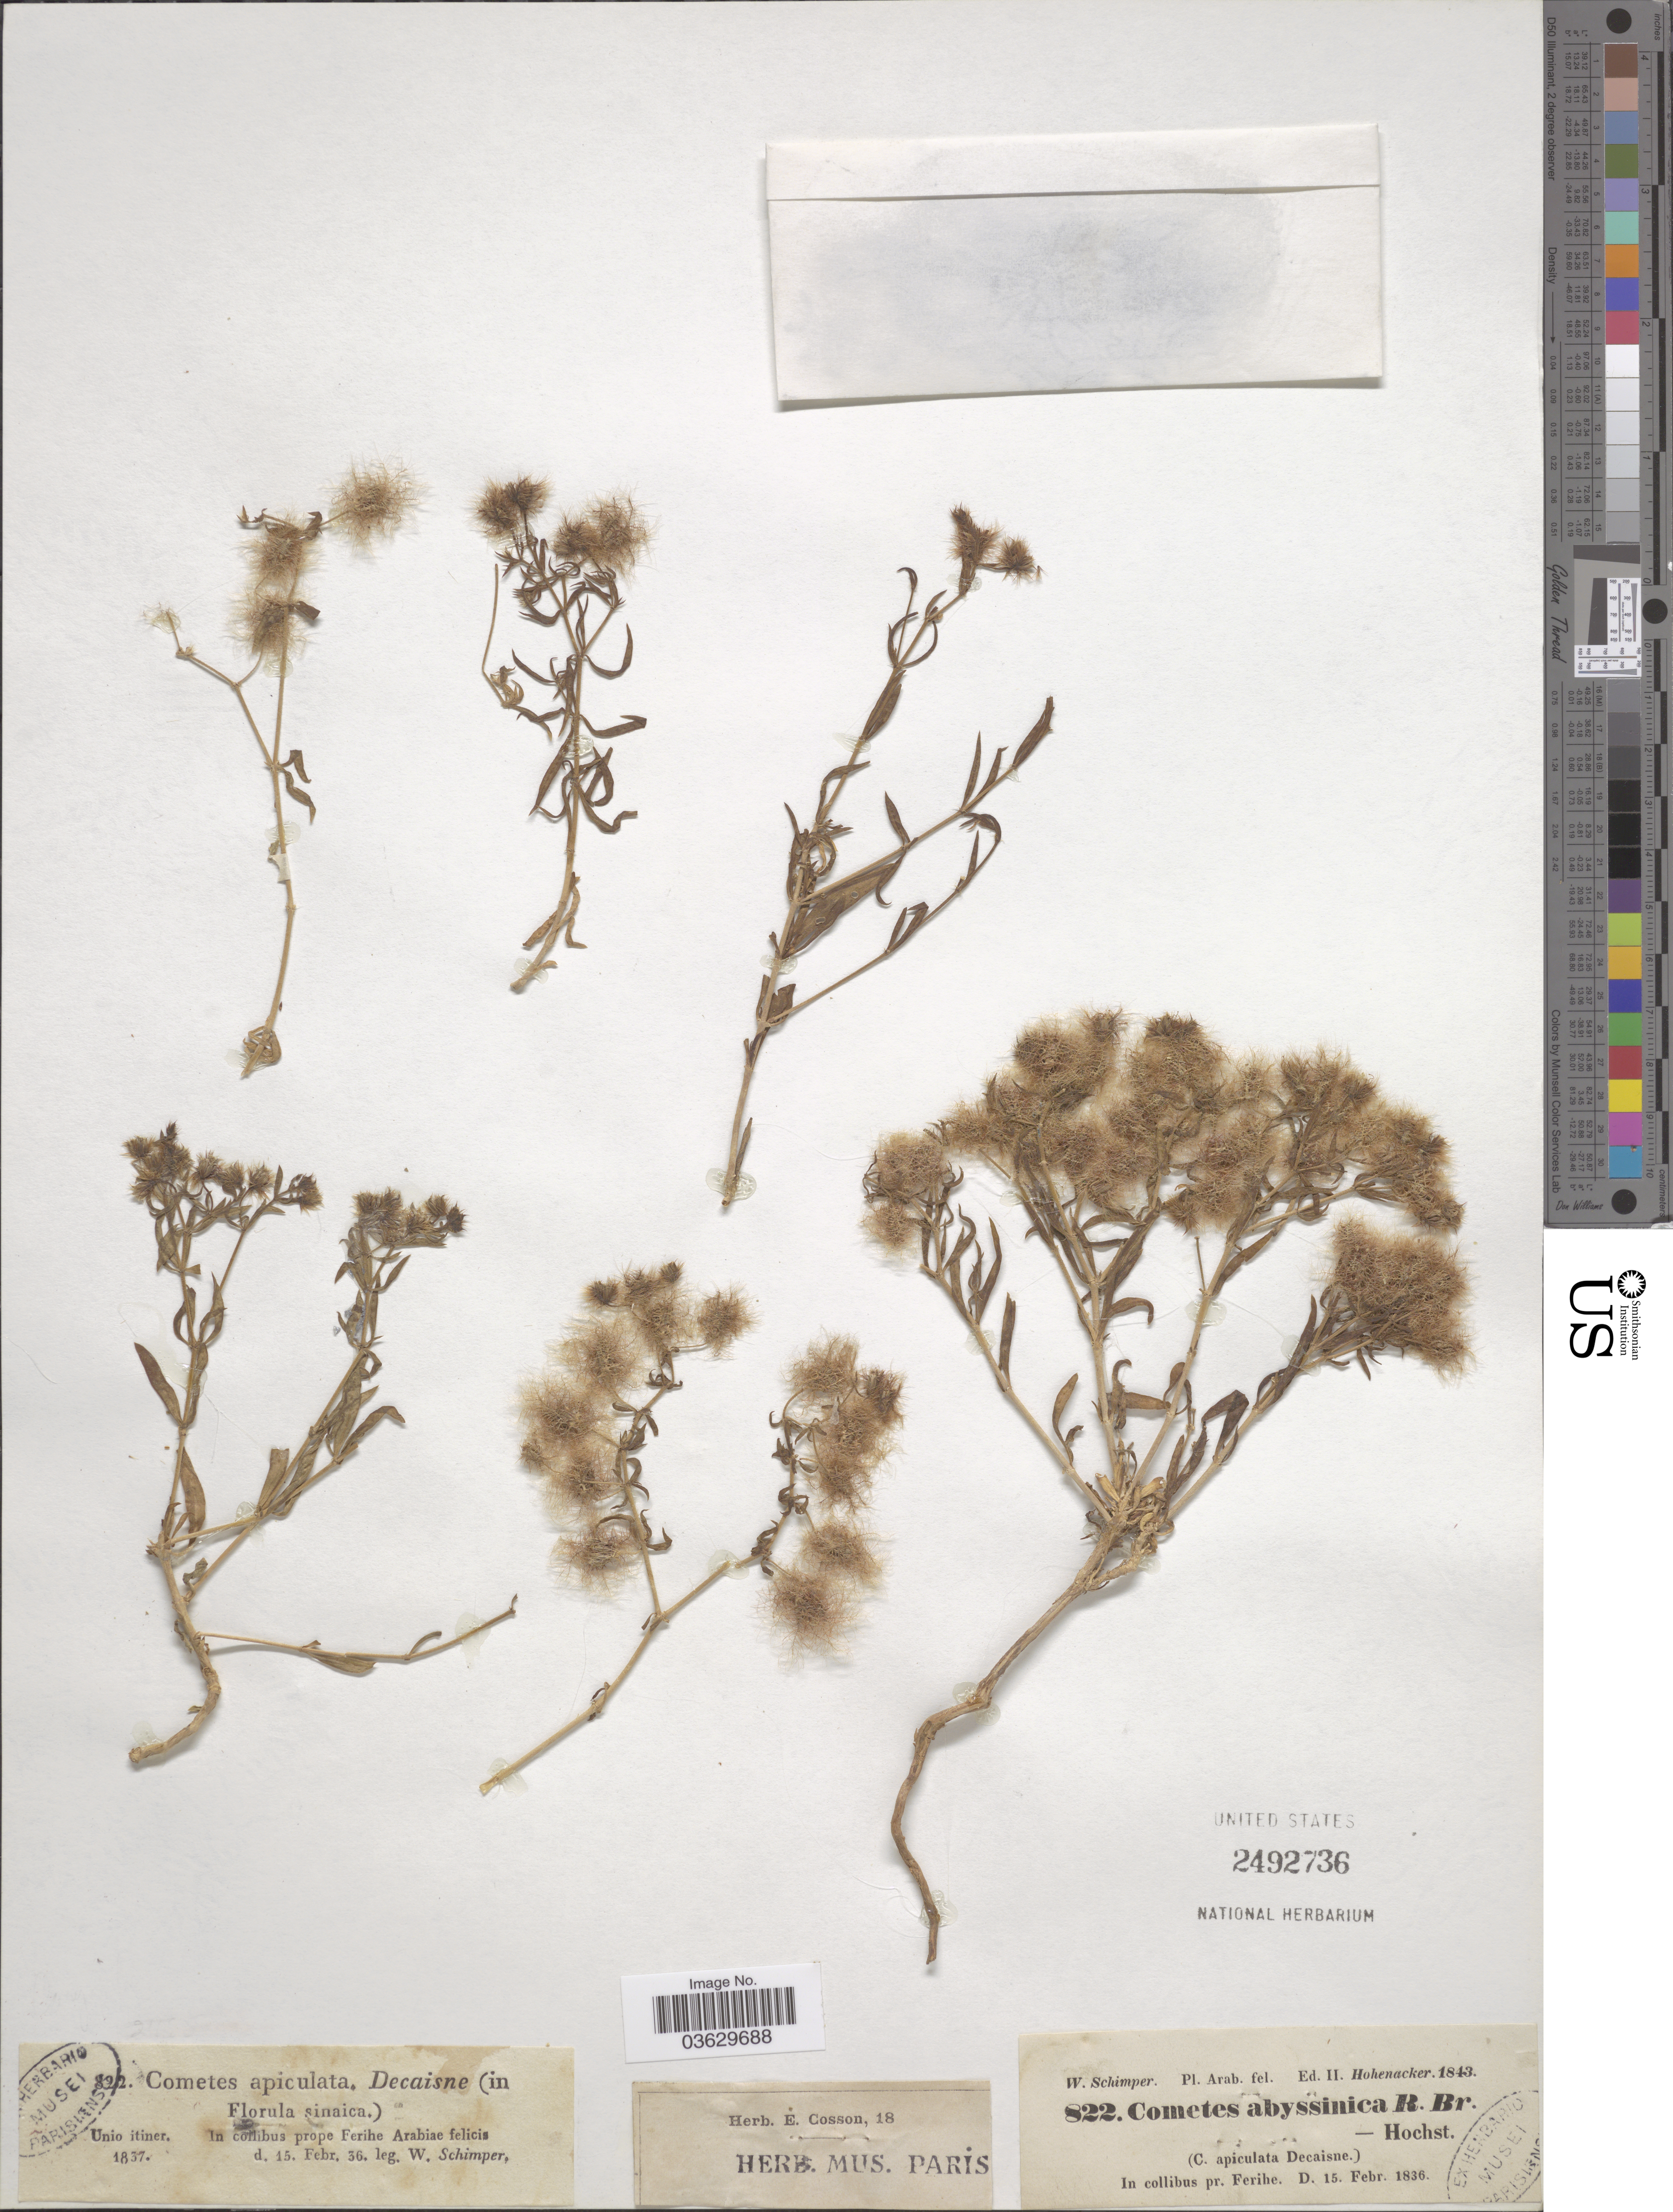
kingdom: Plantae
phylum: Tracheophyta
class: Magnoliopsida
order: Caryophyllales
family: Caryophyllaceae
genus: Cometes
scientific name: Cometes abyssinica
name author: R. Br. ex Wall.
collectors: W. Schimper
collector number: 822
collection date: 1836-02-15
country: Saudi Arabia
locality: In collibus prope Ferihe Arabiae felicis.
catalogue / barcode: US 2492736